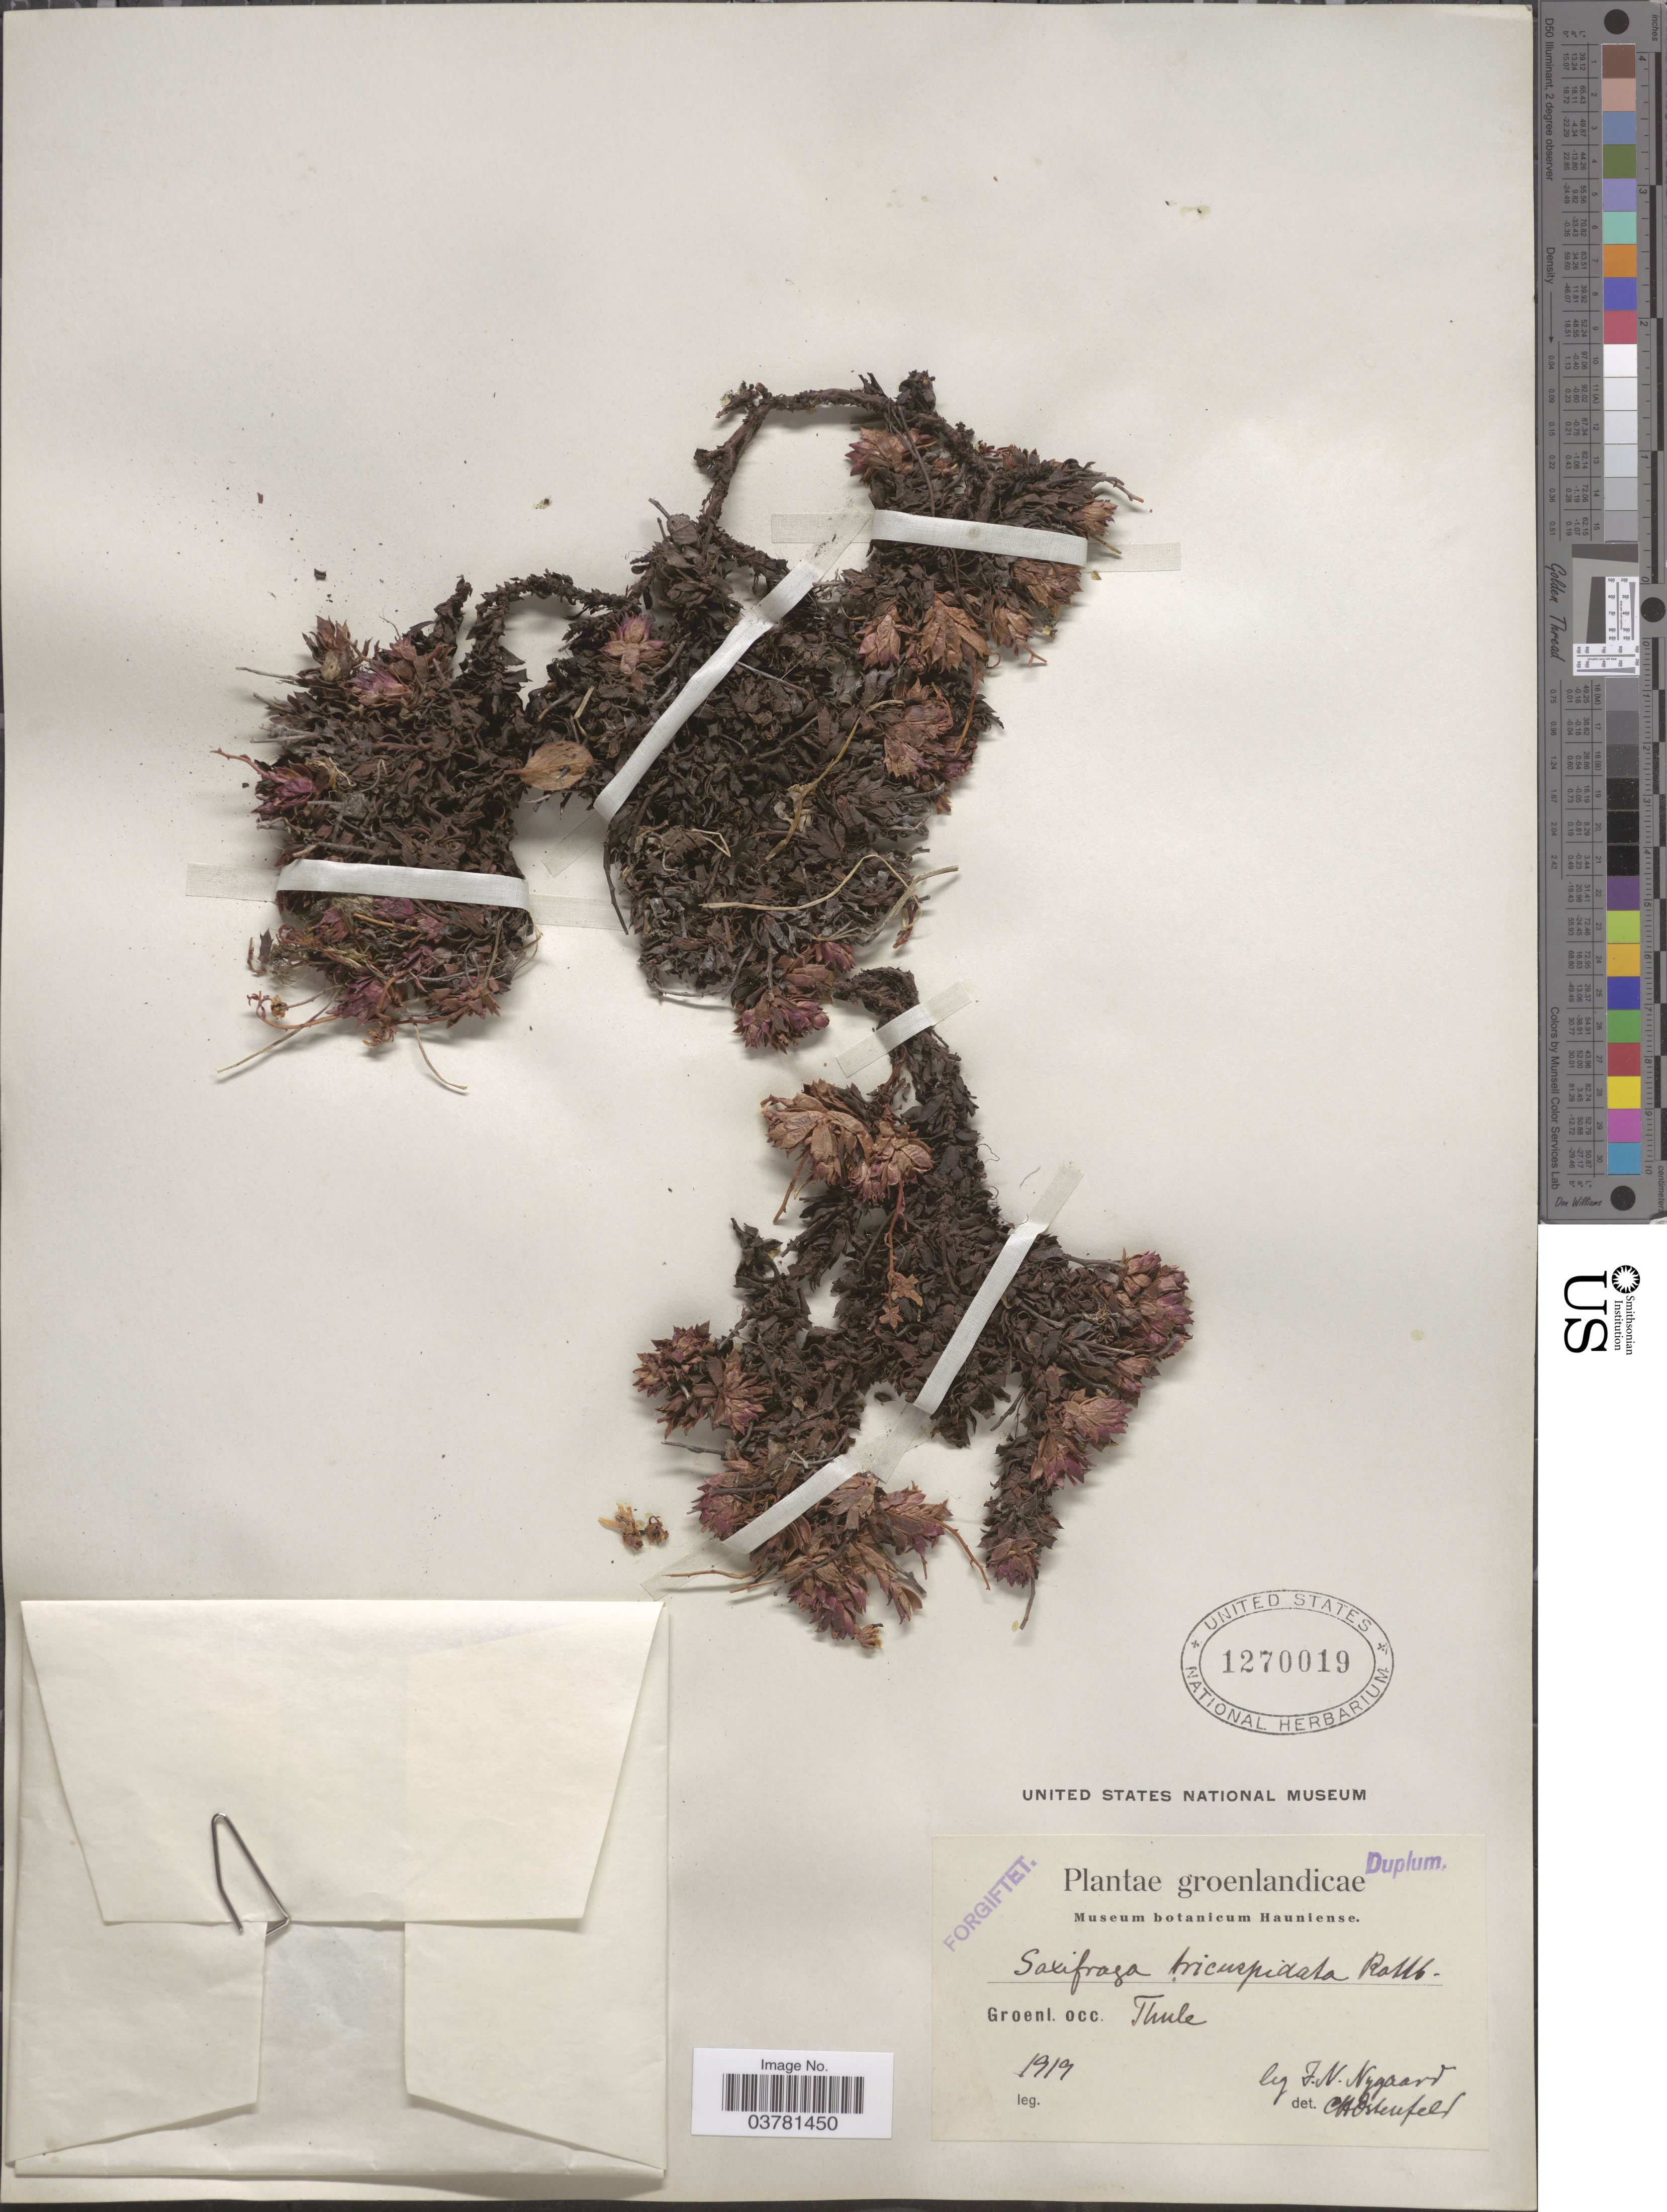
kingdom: Plantae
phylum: Tracheophyta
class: Magnoliopsida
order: Saxifragales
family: Saxifragaceae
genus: Saxifraga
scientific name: Saxifraga tricuspidata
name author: Rottb.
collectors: J. Nygaard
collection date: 1919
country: Greenland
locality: Groenl. occ. Thule.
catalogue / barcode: US 1270019